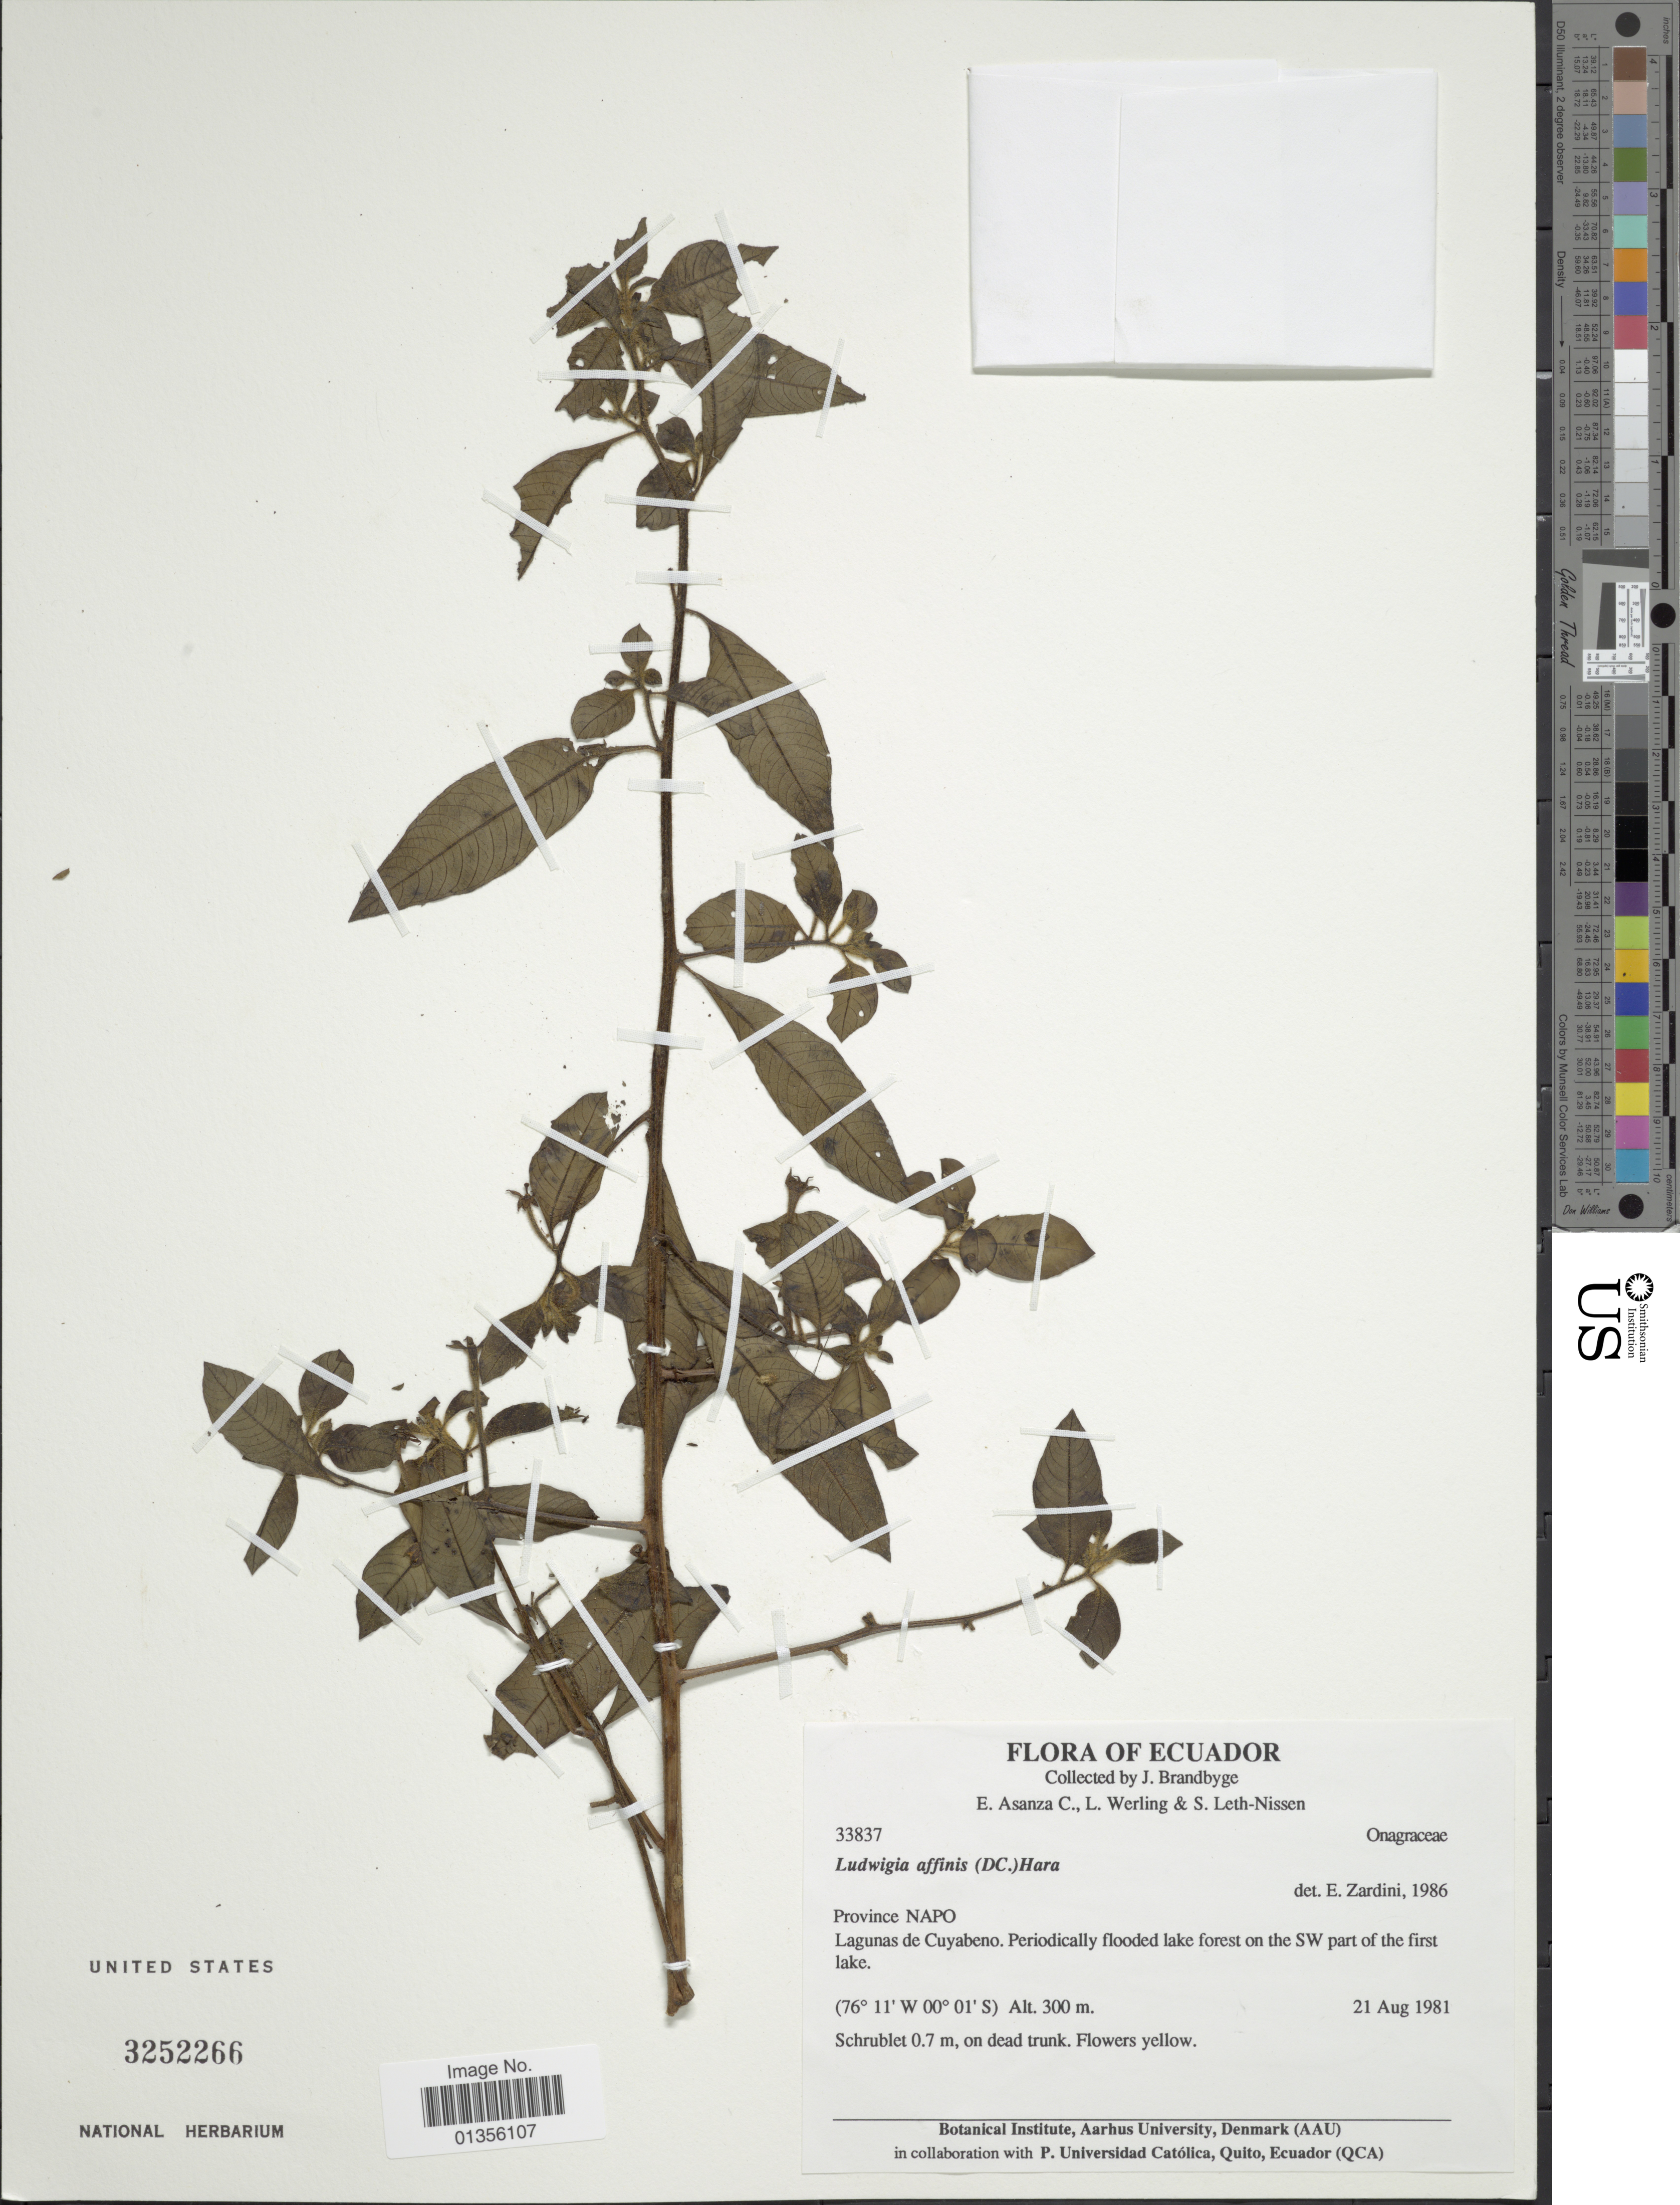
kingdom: Plantae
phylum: Tracheophyta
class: Magnoliopsida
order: Myrtales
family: Onagraceae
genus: Ludwigia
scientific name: Ludwigia affinis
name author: (DC.) H. Hara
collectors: J. Brandbyge, E. Asanza C., L. Werling & S. Leth-Nissen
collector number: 33837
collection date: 1981-08-21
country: Ecuador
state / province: Napo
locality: Lagunas de Cuyabeno. Periodically flooded lake forest on the SW part of the first lake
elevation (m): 300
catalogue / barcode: US 3252266